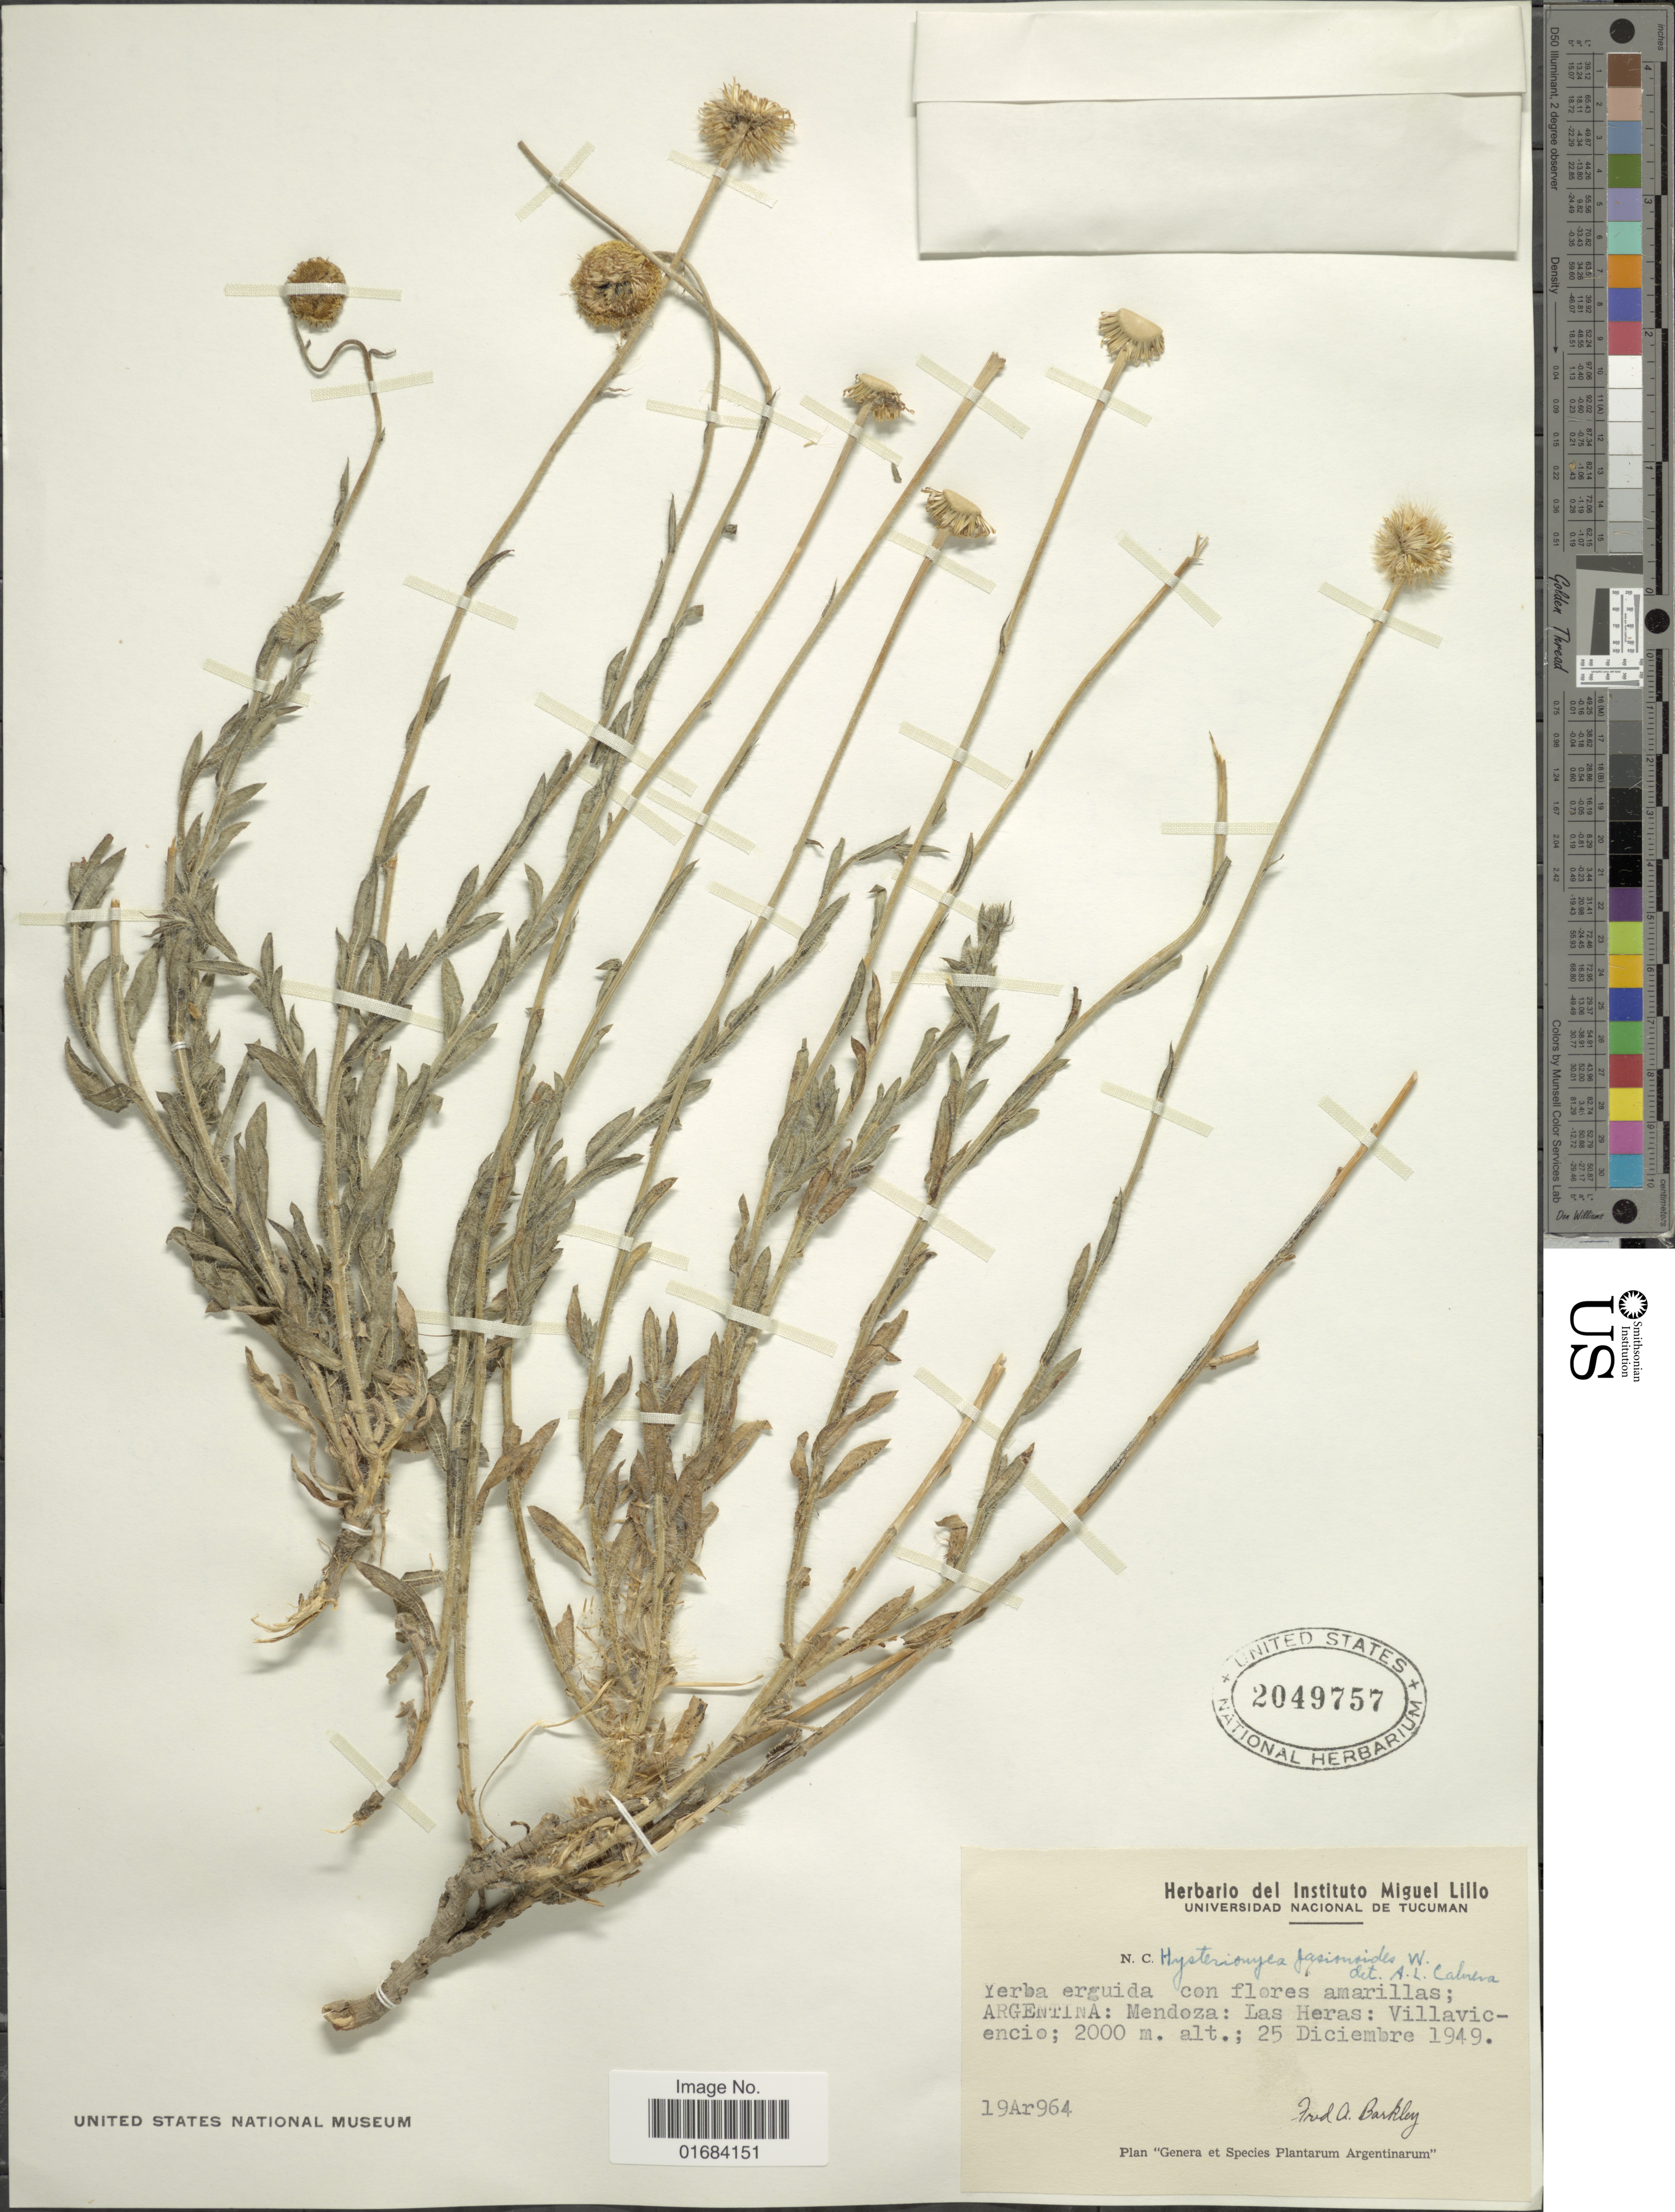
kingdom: Plantae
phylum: Tracheophyta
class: Magnoliopsida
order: Asterales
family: Asteraceae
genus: Hysterionica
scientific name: Hysterionica jasionoides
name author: Willd.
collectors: F. A. Barkley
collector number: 19Ar964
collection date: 1949-12-25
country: Argentina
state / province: Mendoza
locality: Las Heras: Villavicencio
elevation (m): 2000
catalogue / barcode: US 2049757